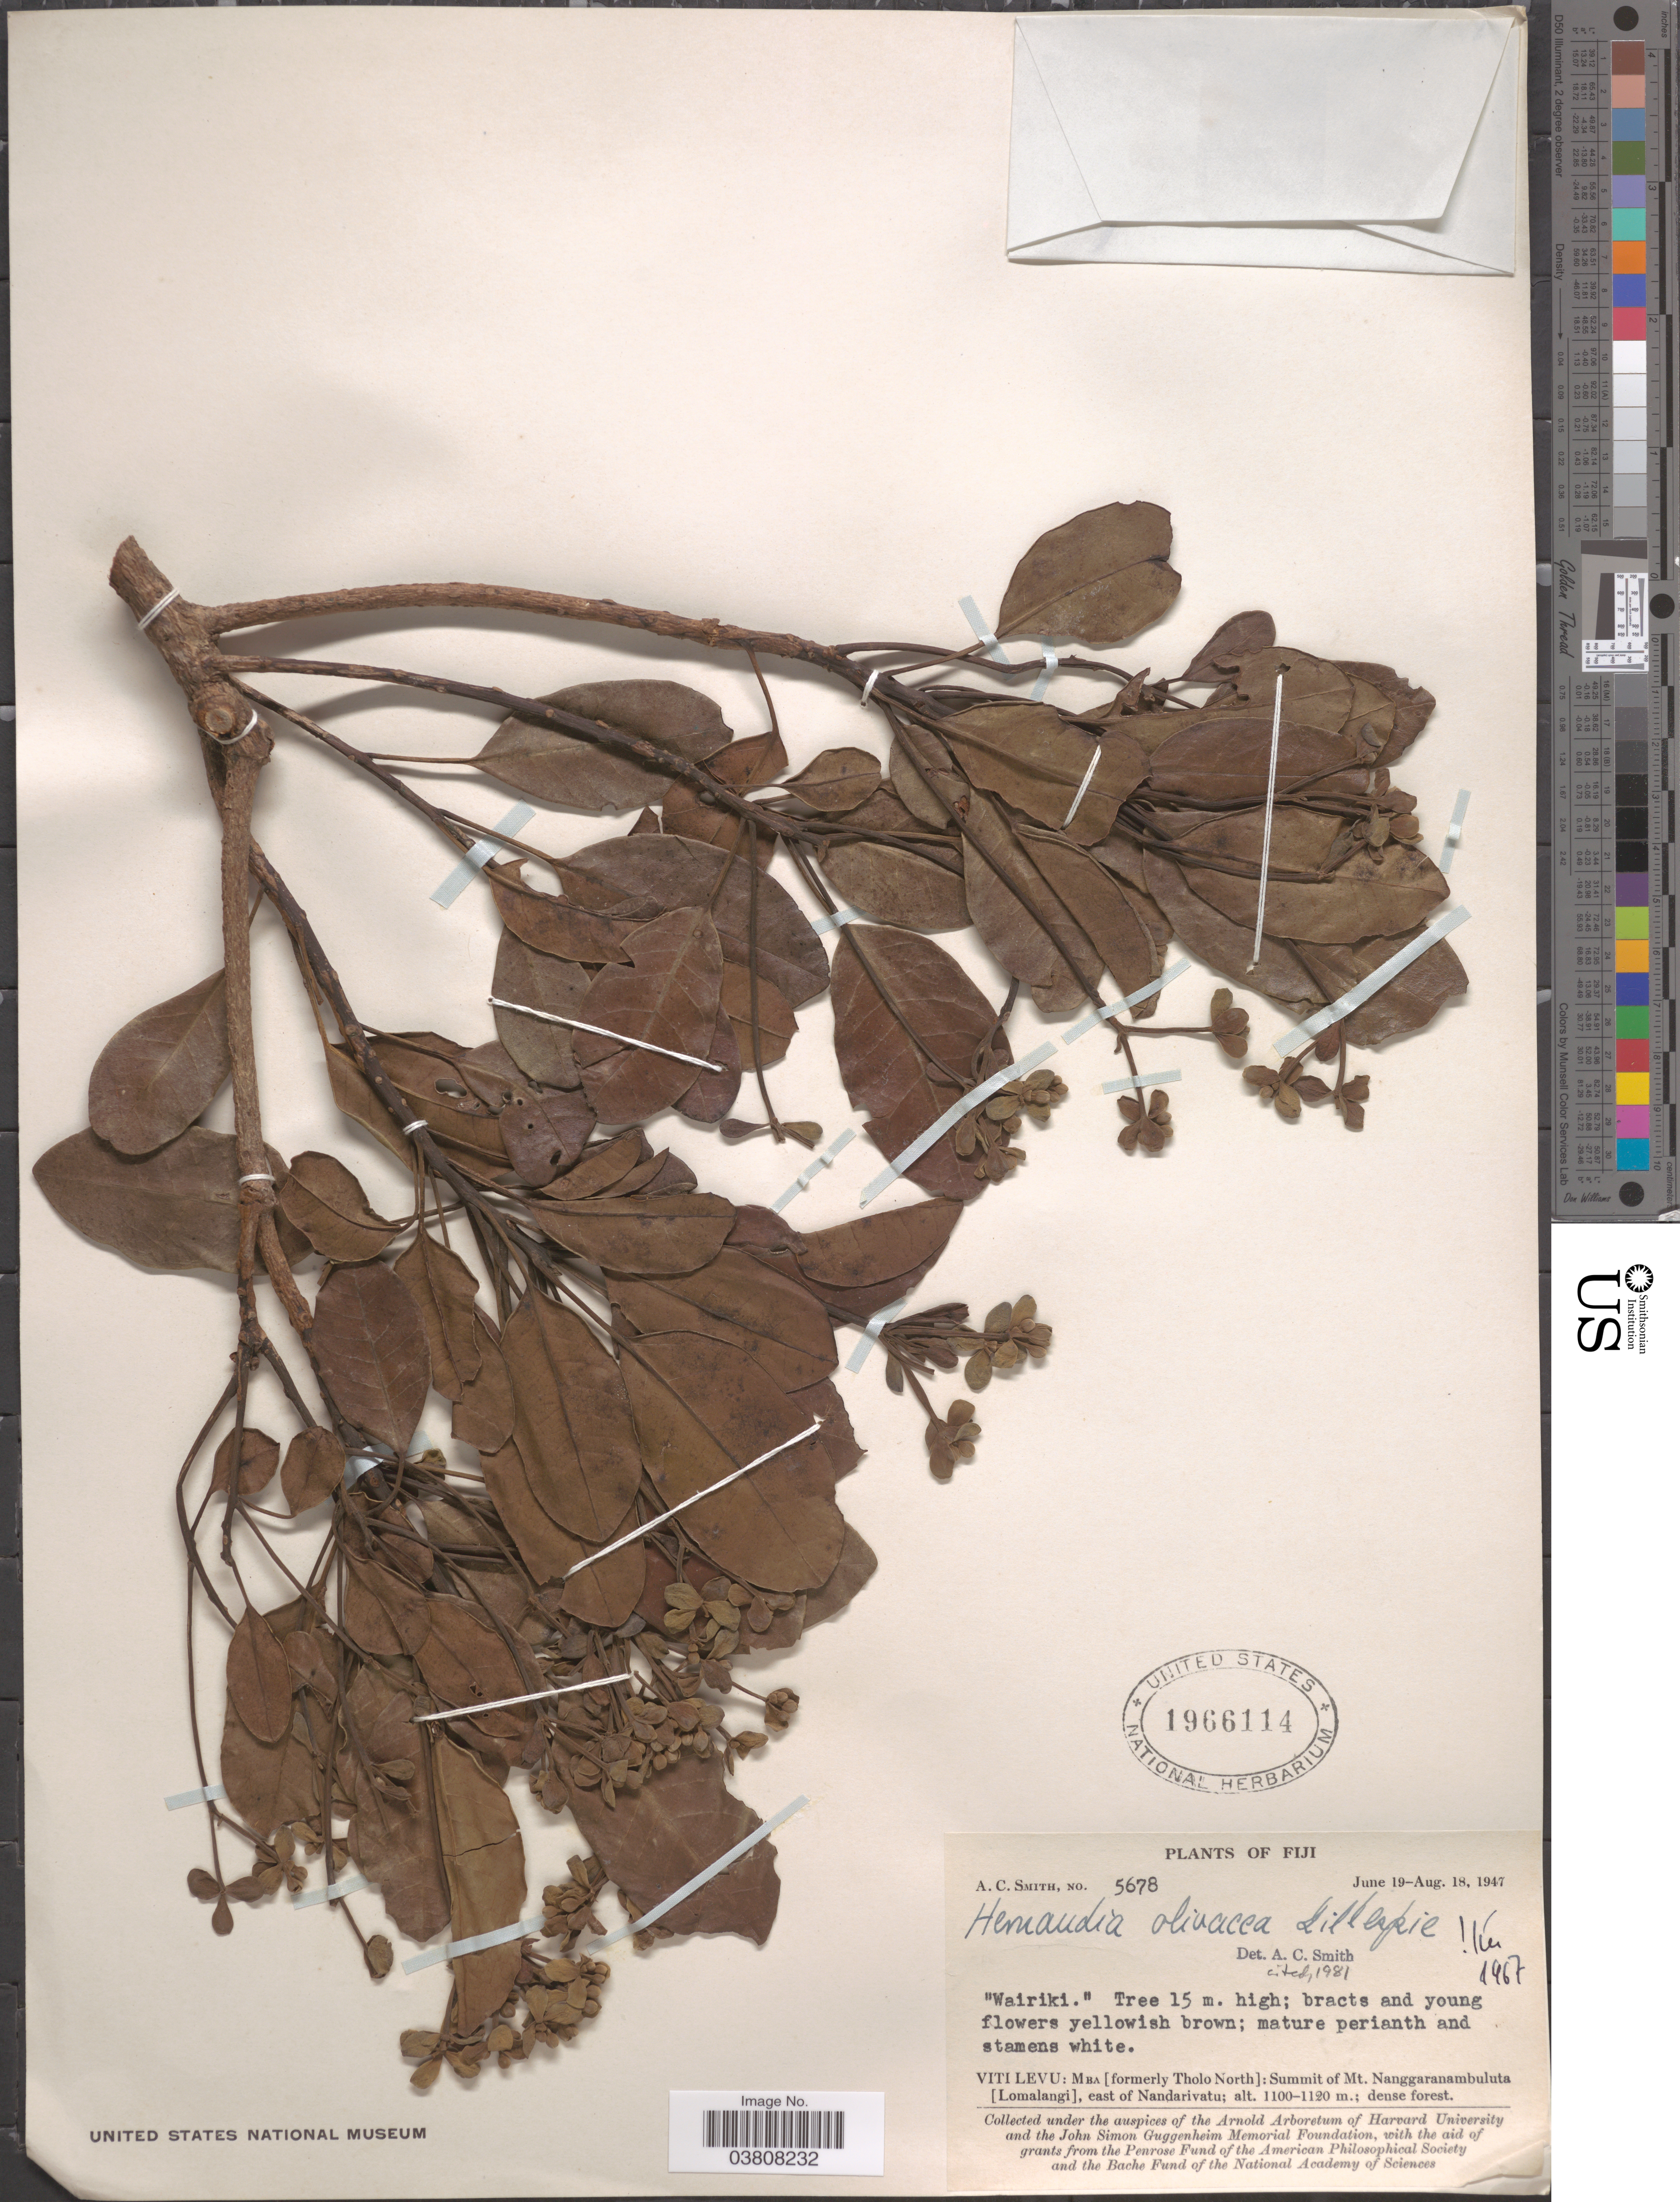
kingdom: Plantae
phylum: Tracheophyta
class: Magnoliopsida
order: Laurales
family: Hernandiaceae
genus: Hernandia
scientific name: Hernandia olivacea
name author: Gillespie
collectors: A. C. Smith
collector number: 5678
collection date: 1947-06-19/1947-08-18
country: Fiji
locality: Viti Levu: Mba [formerly Tholo North]: Summit of Mt. Nanggaranambuluta [Lomalangi], east of Nandarivatu.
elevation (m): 1100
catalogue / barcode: US 1966114